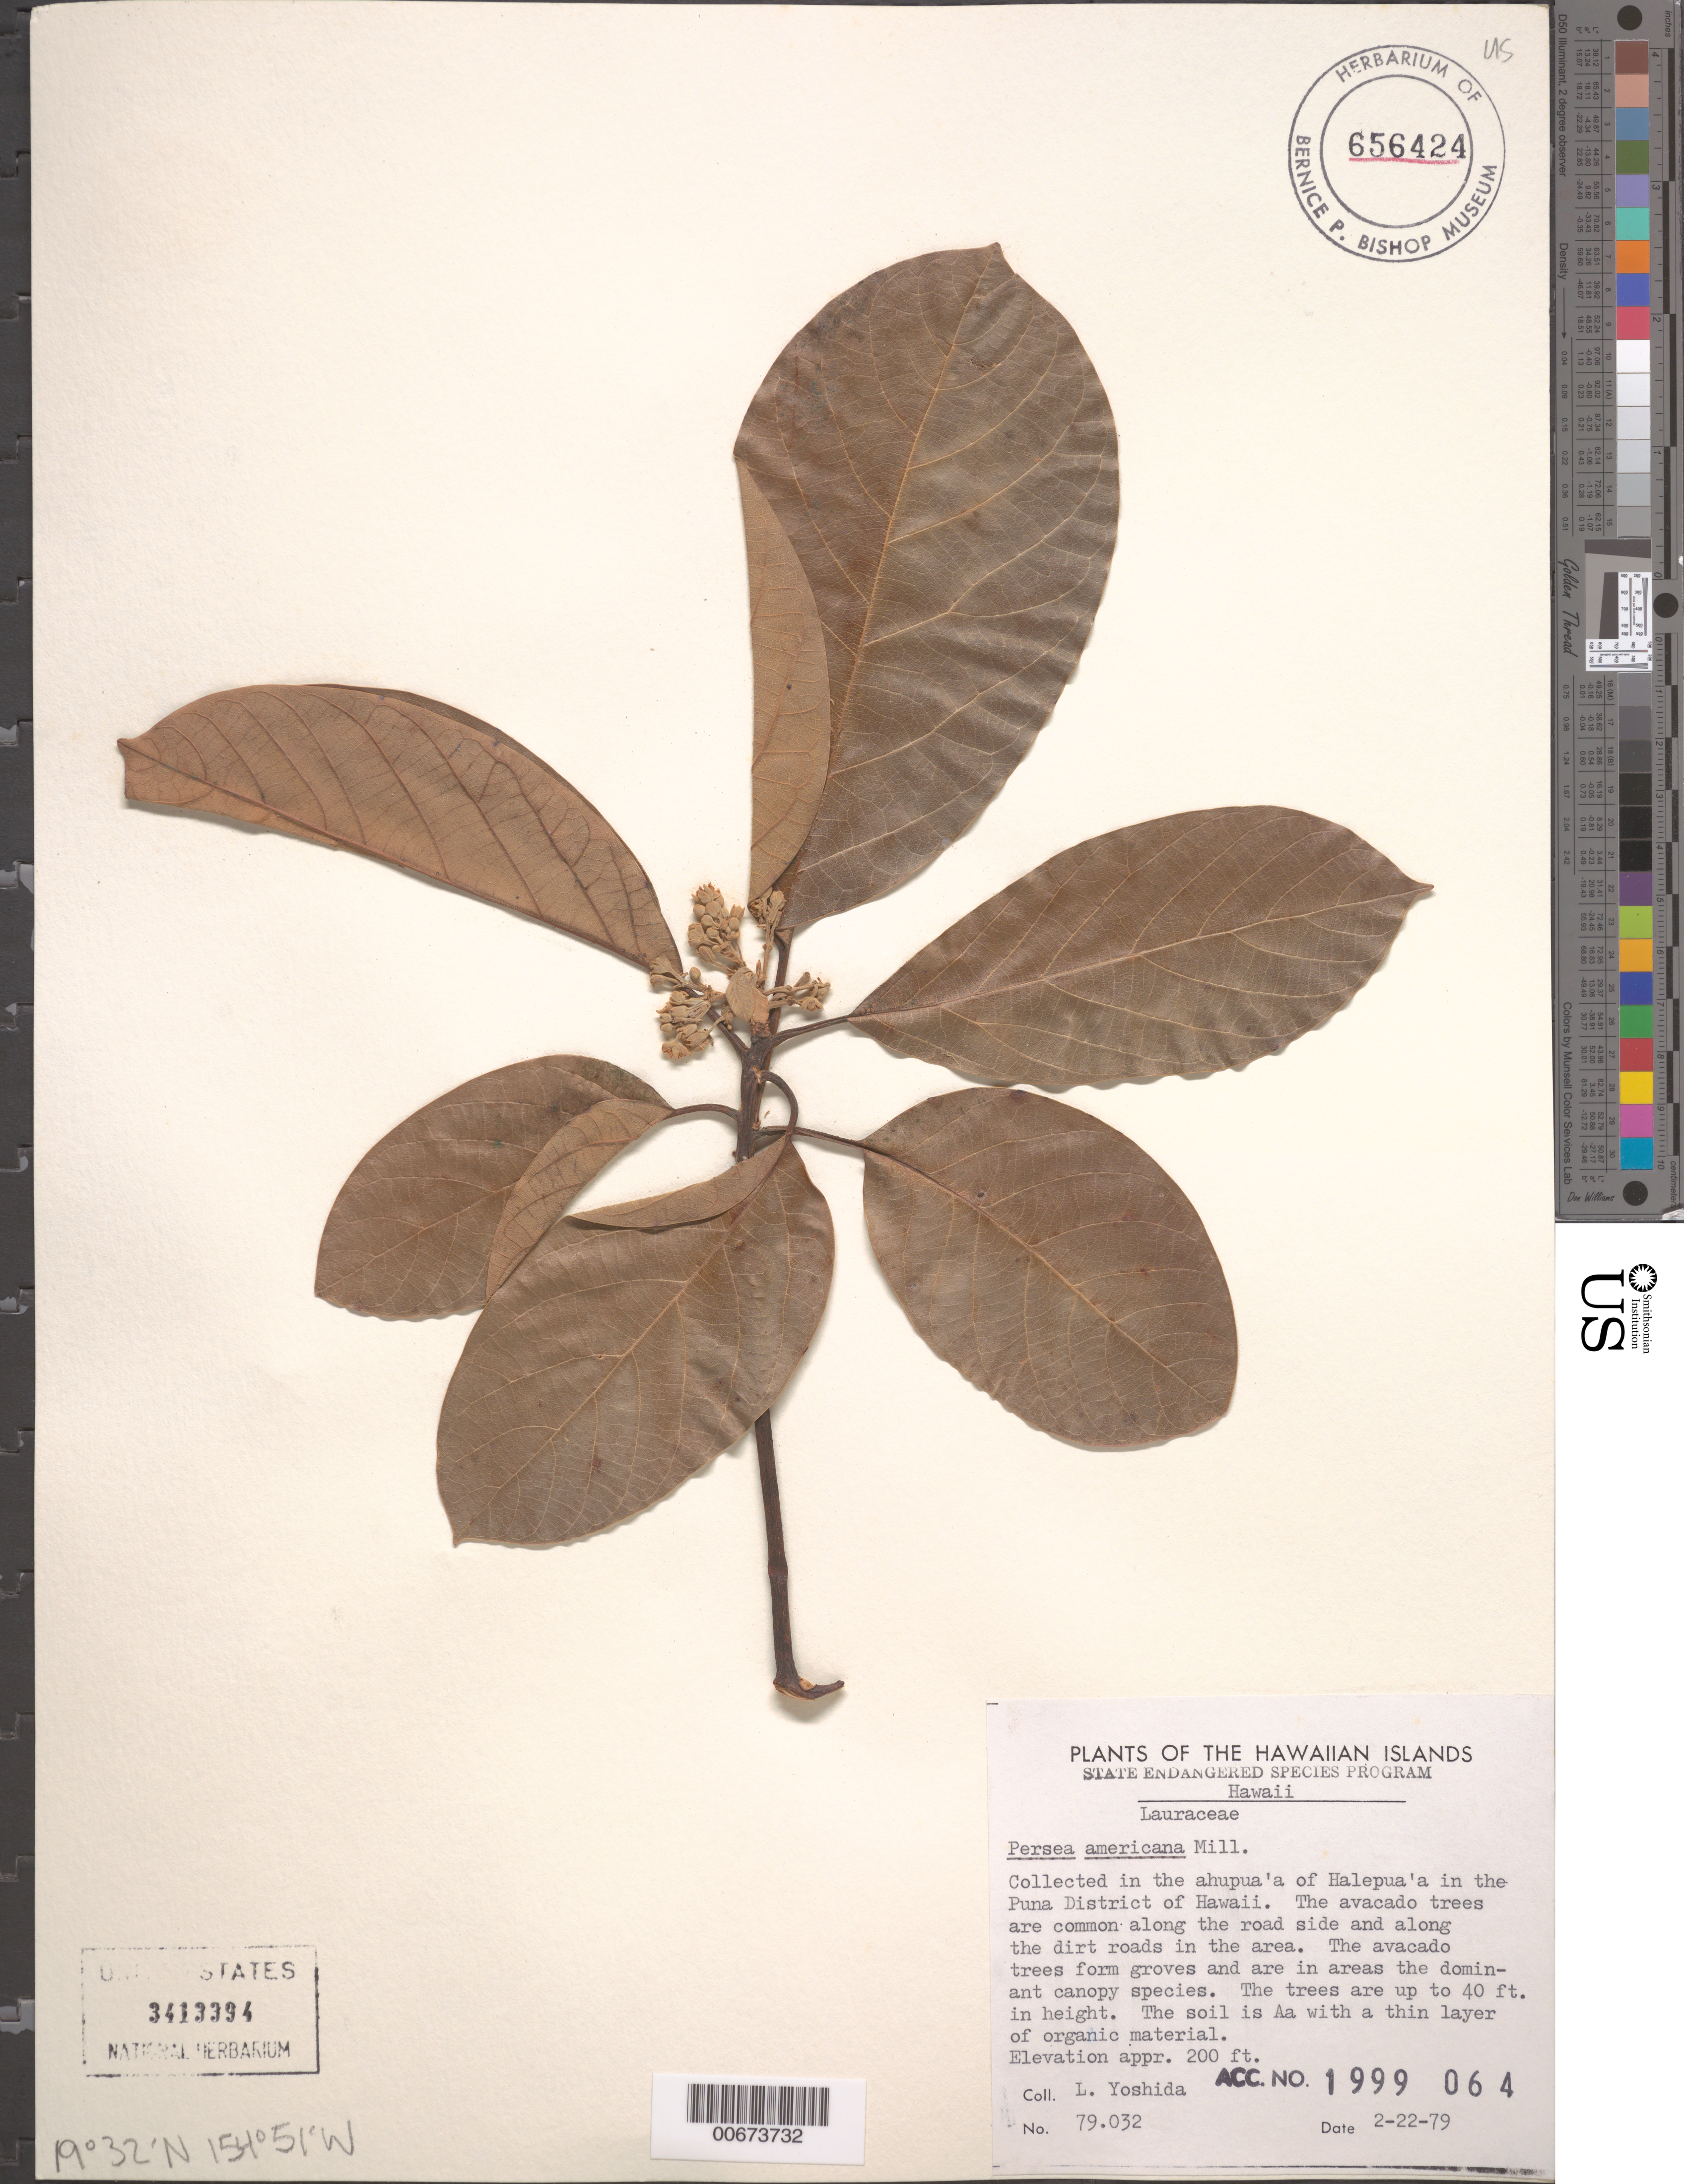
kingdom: Plantae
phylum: Tracheophyta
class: Magnoliopsida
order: Laurales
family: Lauraceae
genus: Persea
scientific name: Persea americana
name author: Mill.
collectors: L. Yoshida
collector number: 79.032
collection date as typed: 22 Feb 1979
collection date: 1979-02-22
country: United States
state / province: Hawaii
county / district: Hawaii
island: Hawaii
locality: Puna District, in the ahupua'a of Halepua'a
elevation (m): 61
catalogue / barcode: US 3413394